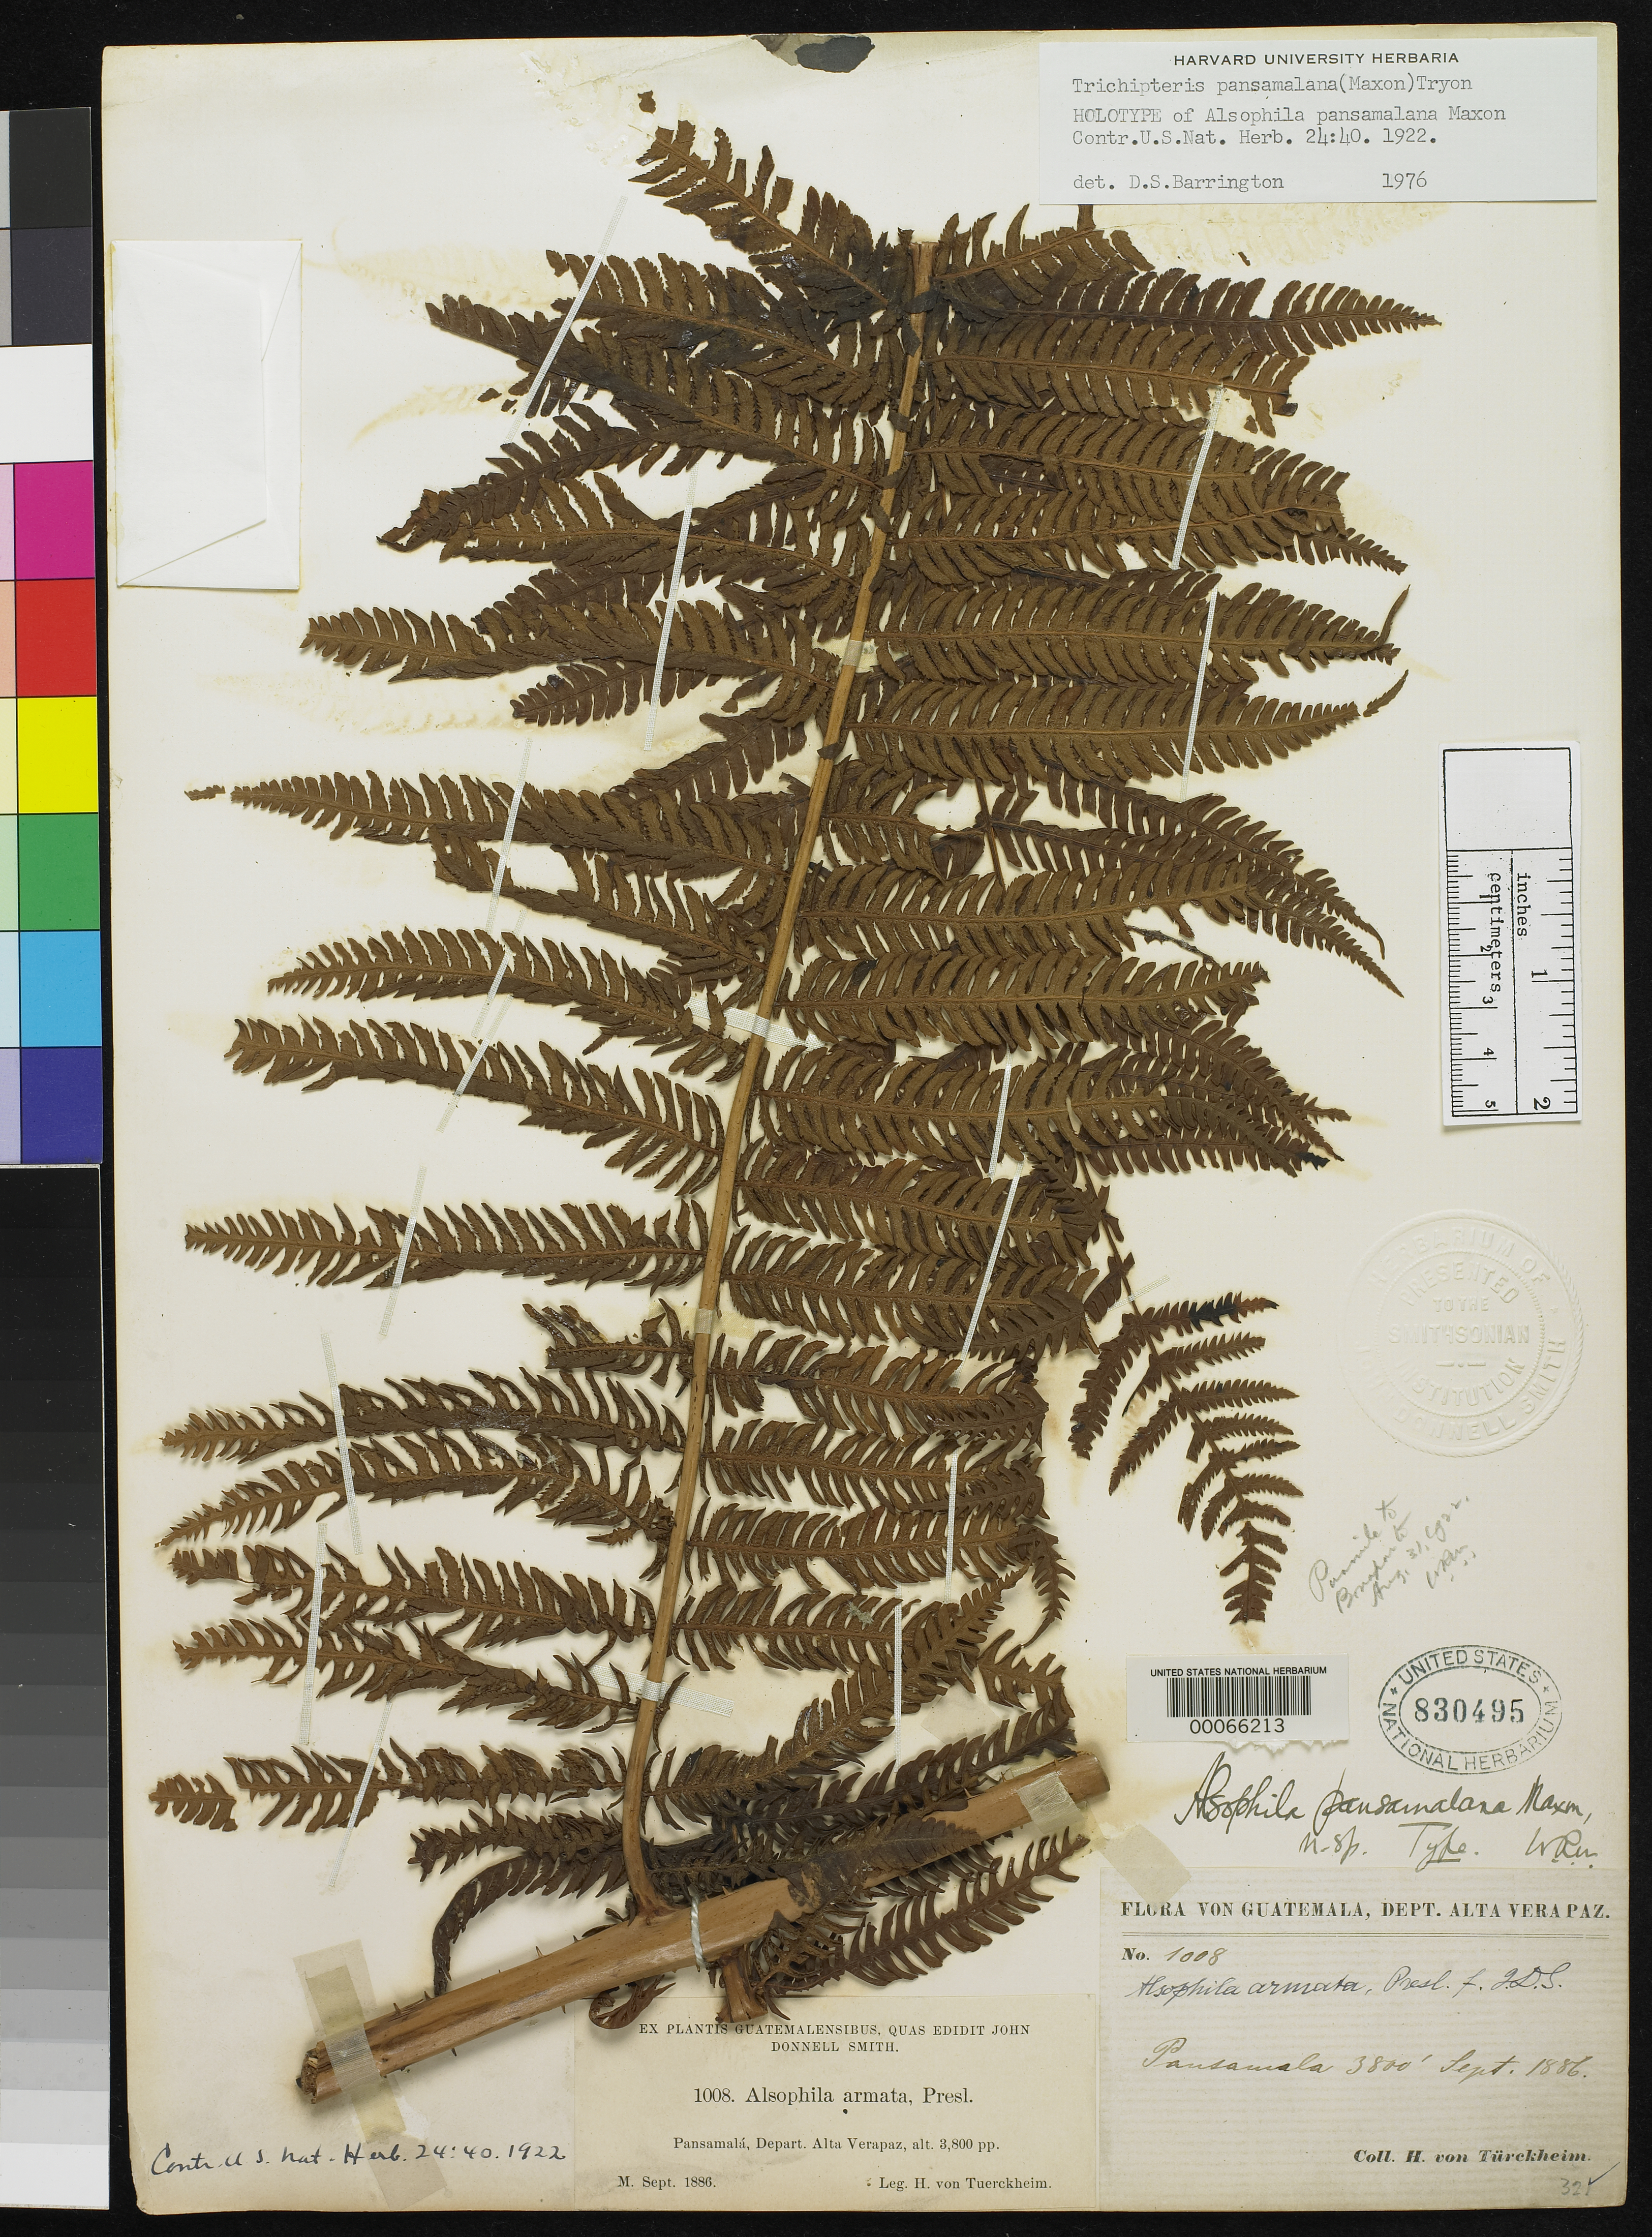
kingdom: Plantae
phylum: Tracheophyta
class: Polypodiopsida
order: Cyatheales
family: Cyatheaceae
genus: Alsophila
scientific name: Alsophila pansamalana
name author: Maxon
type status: Holotype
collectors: H. von Türckheim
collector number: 1008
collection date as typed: Sep 1886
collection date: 1886-09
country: Guatemala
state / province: Alta Verapaz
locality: Pansamalá.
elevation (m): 1158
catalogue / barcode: US 830495